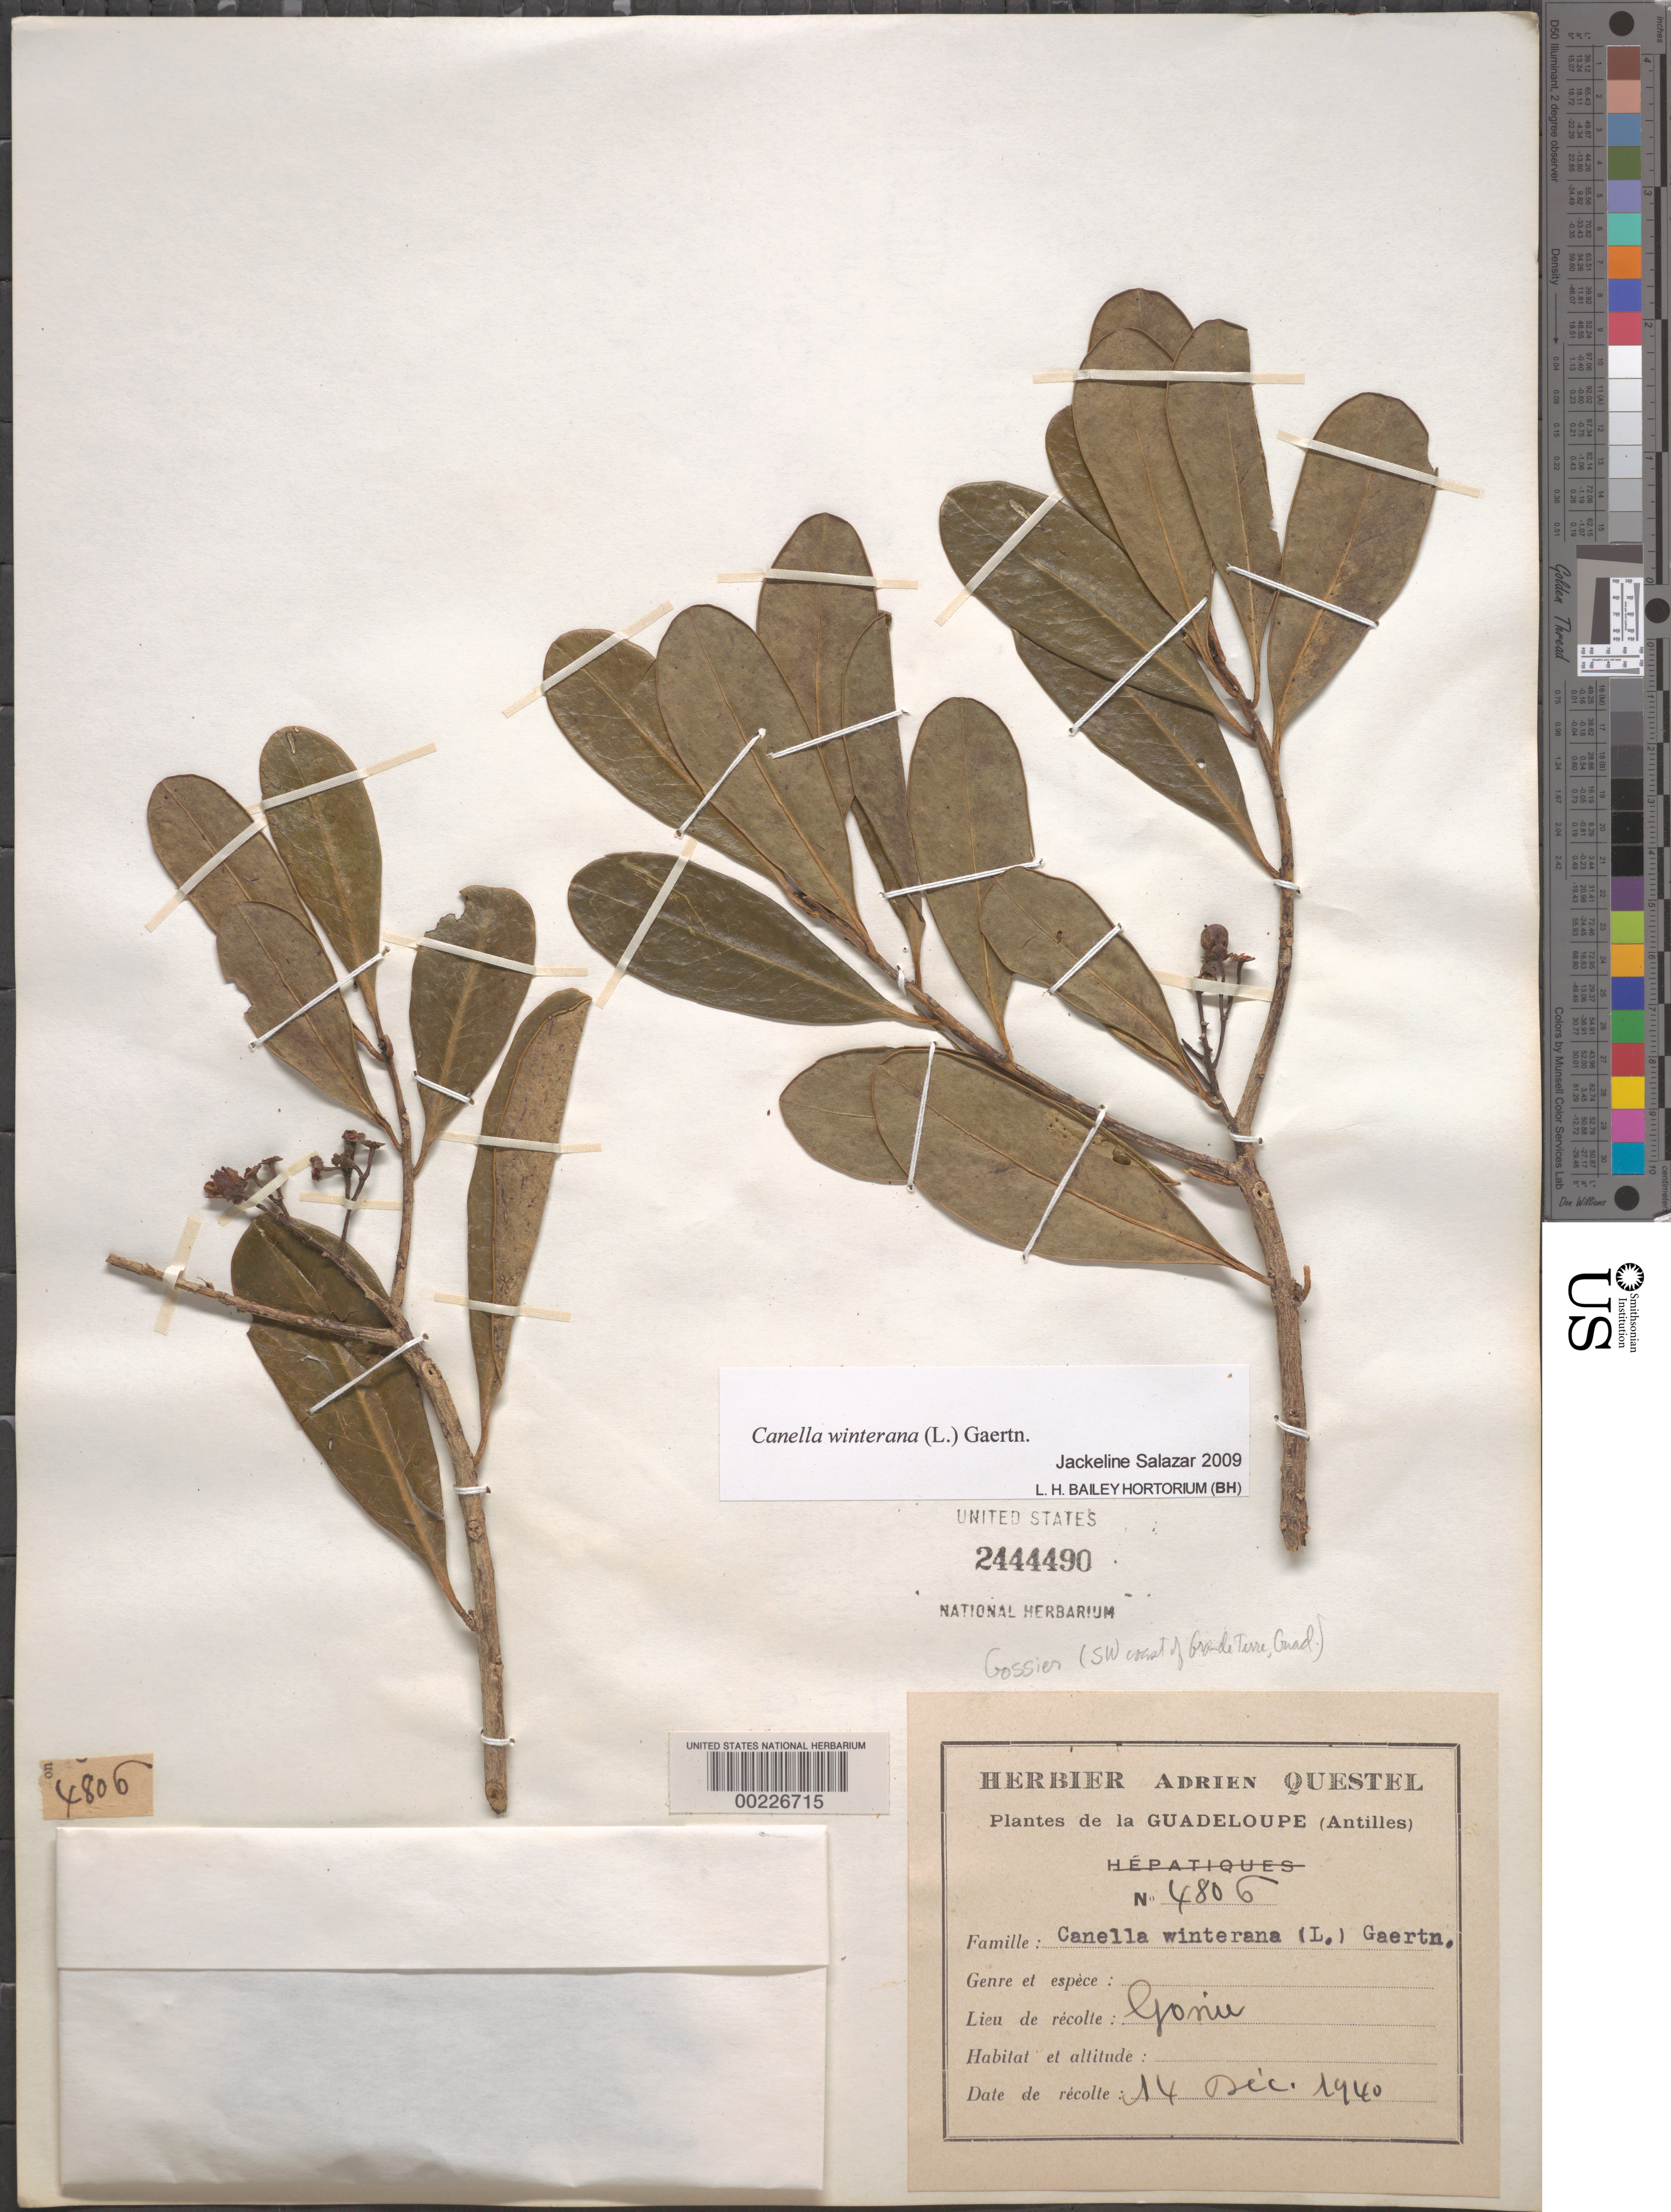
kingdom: Plantae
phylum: Tracheophyta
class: Magnoliopsida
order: Canellales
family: Canellaceae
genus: Canella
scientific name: Canella winterana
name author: (L.) Gaertn.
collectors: A. Questel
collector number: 4806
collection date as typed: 14 Dec 1940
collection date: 1940-12-14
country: Guadeloupe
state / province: Pointe-à-pitre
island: Grande Terre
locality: Gossier, sw coast of grande terre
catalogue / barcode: US 2444490